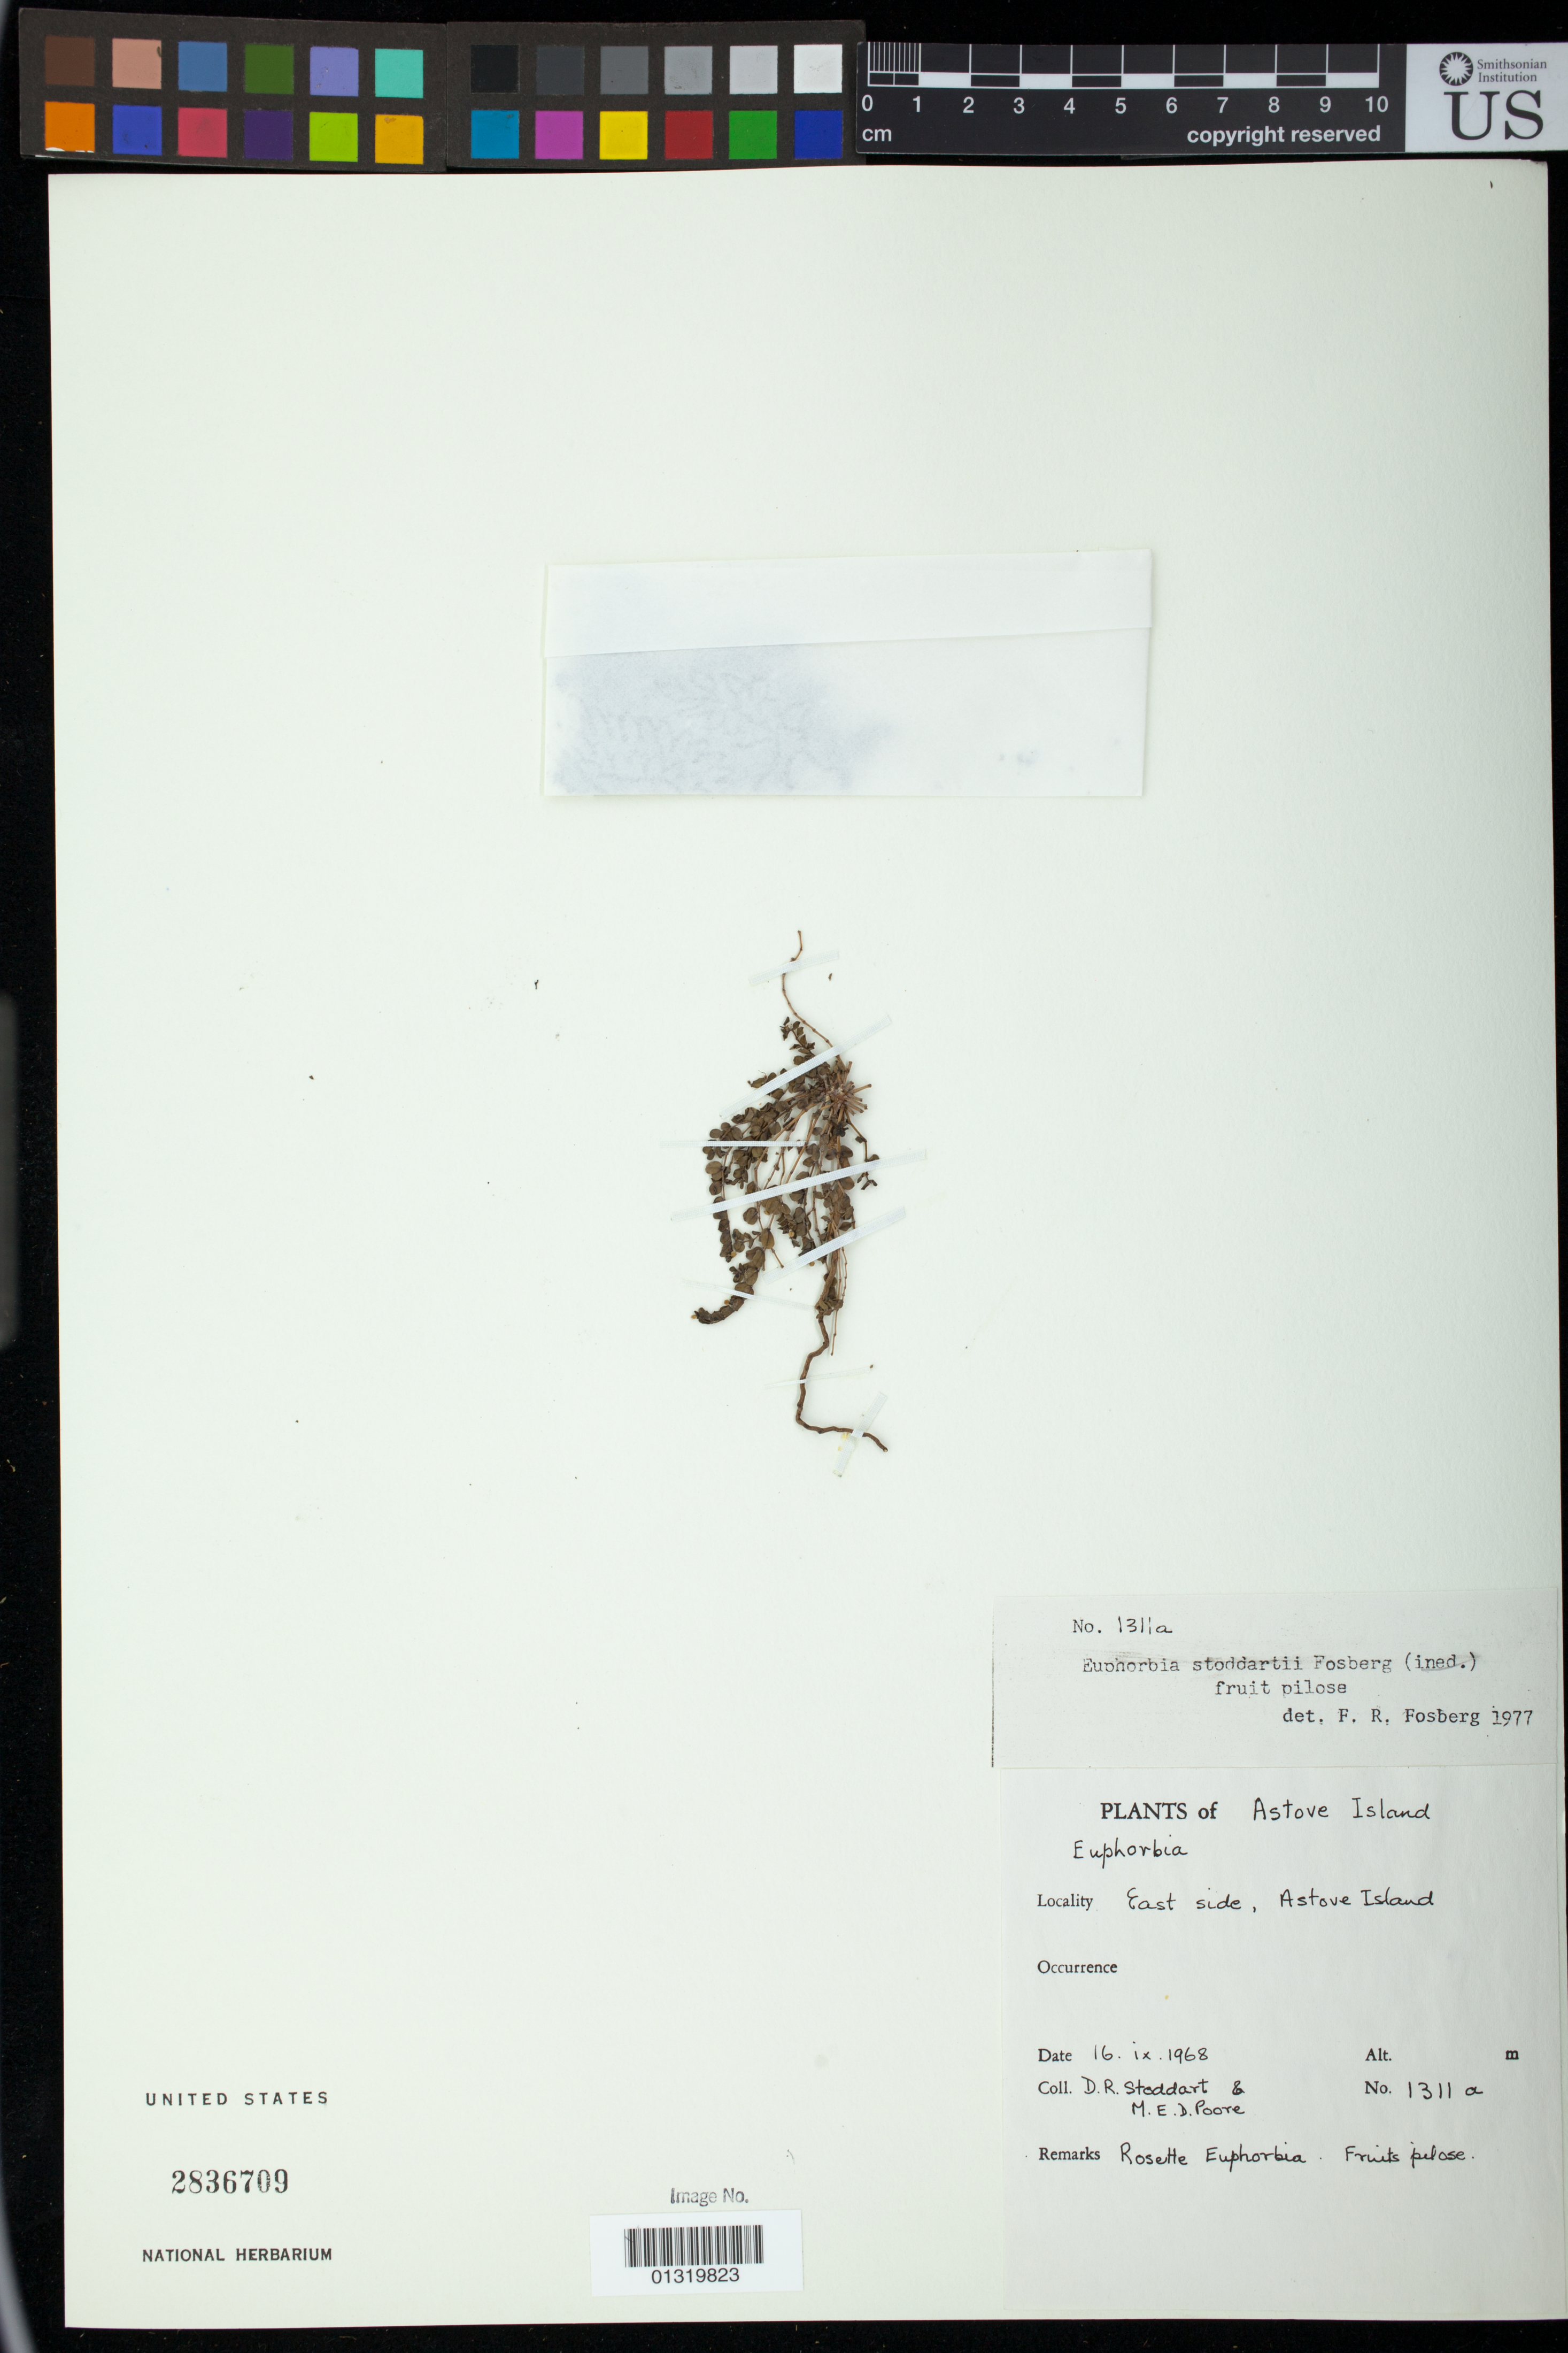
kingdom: Plantae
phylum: Tracheophyta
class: Magnoliopsida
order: Malpighiales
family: Euphorbiaceae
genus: Chamaesyce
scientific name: Chamaesyce stoddartii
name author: (Fosberg) Soják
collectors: D. R. Stoddart & M. E. D. Poore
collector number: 1311a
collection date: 1968-09-16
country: Seychelles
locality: East side, Astove Island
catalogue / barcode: US 2836709